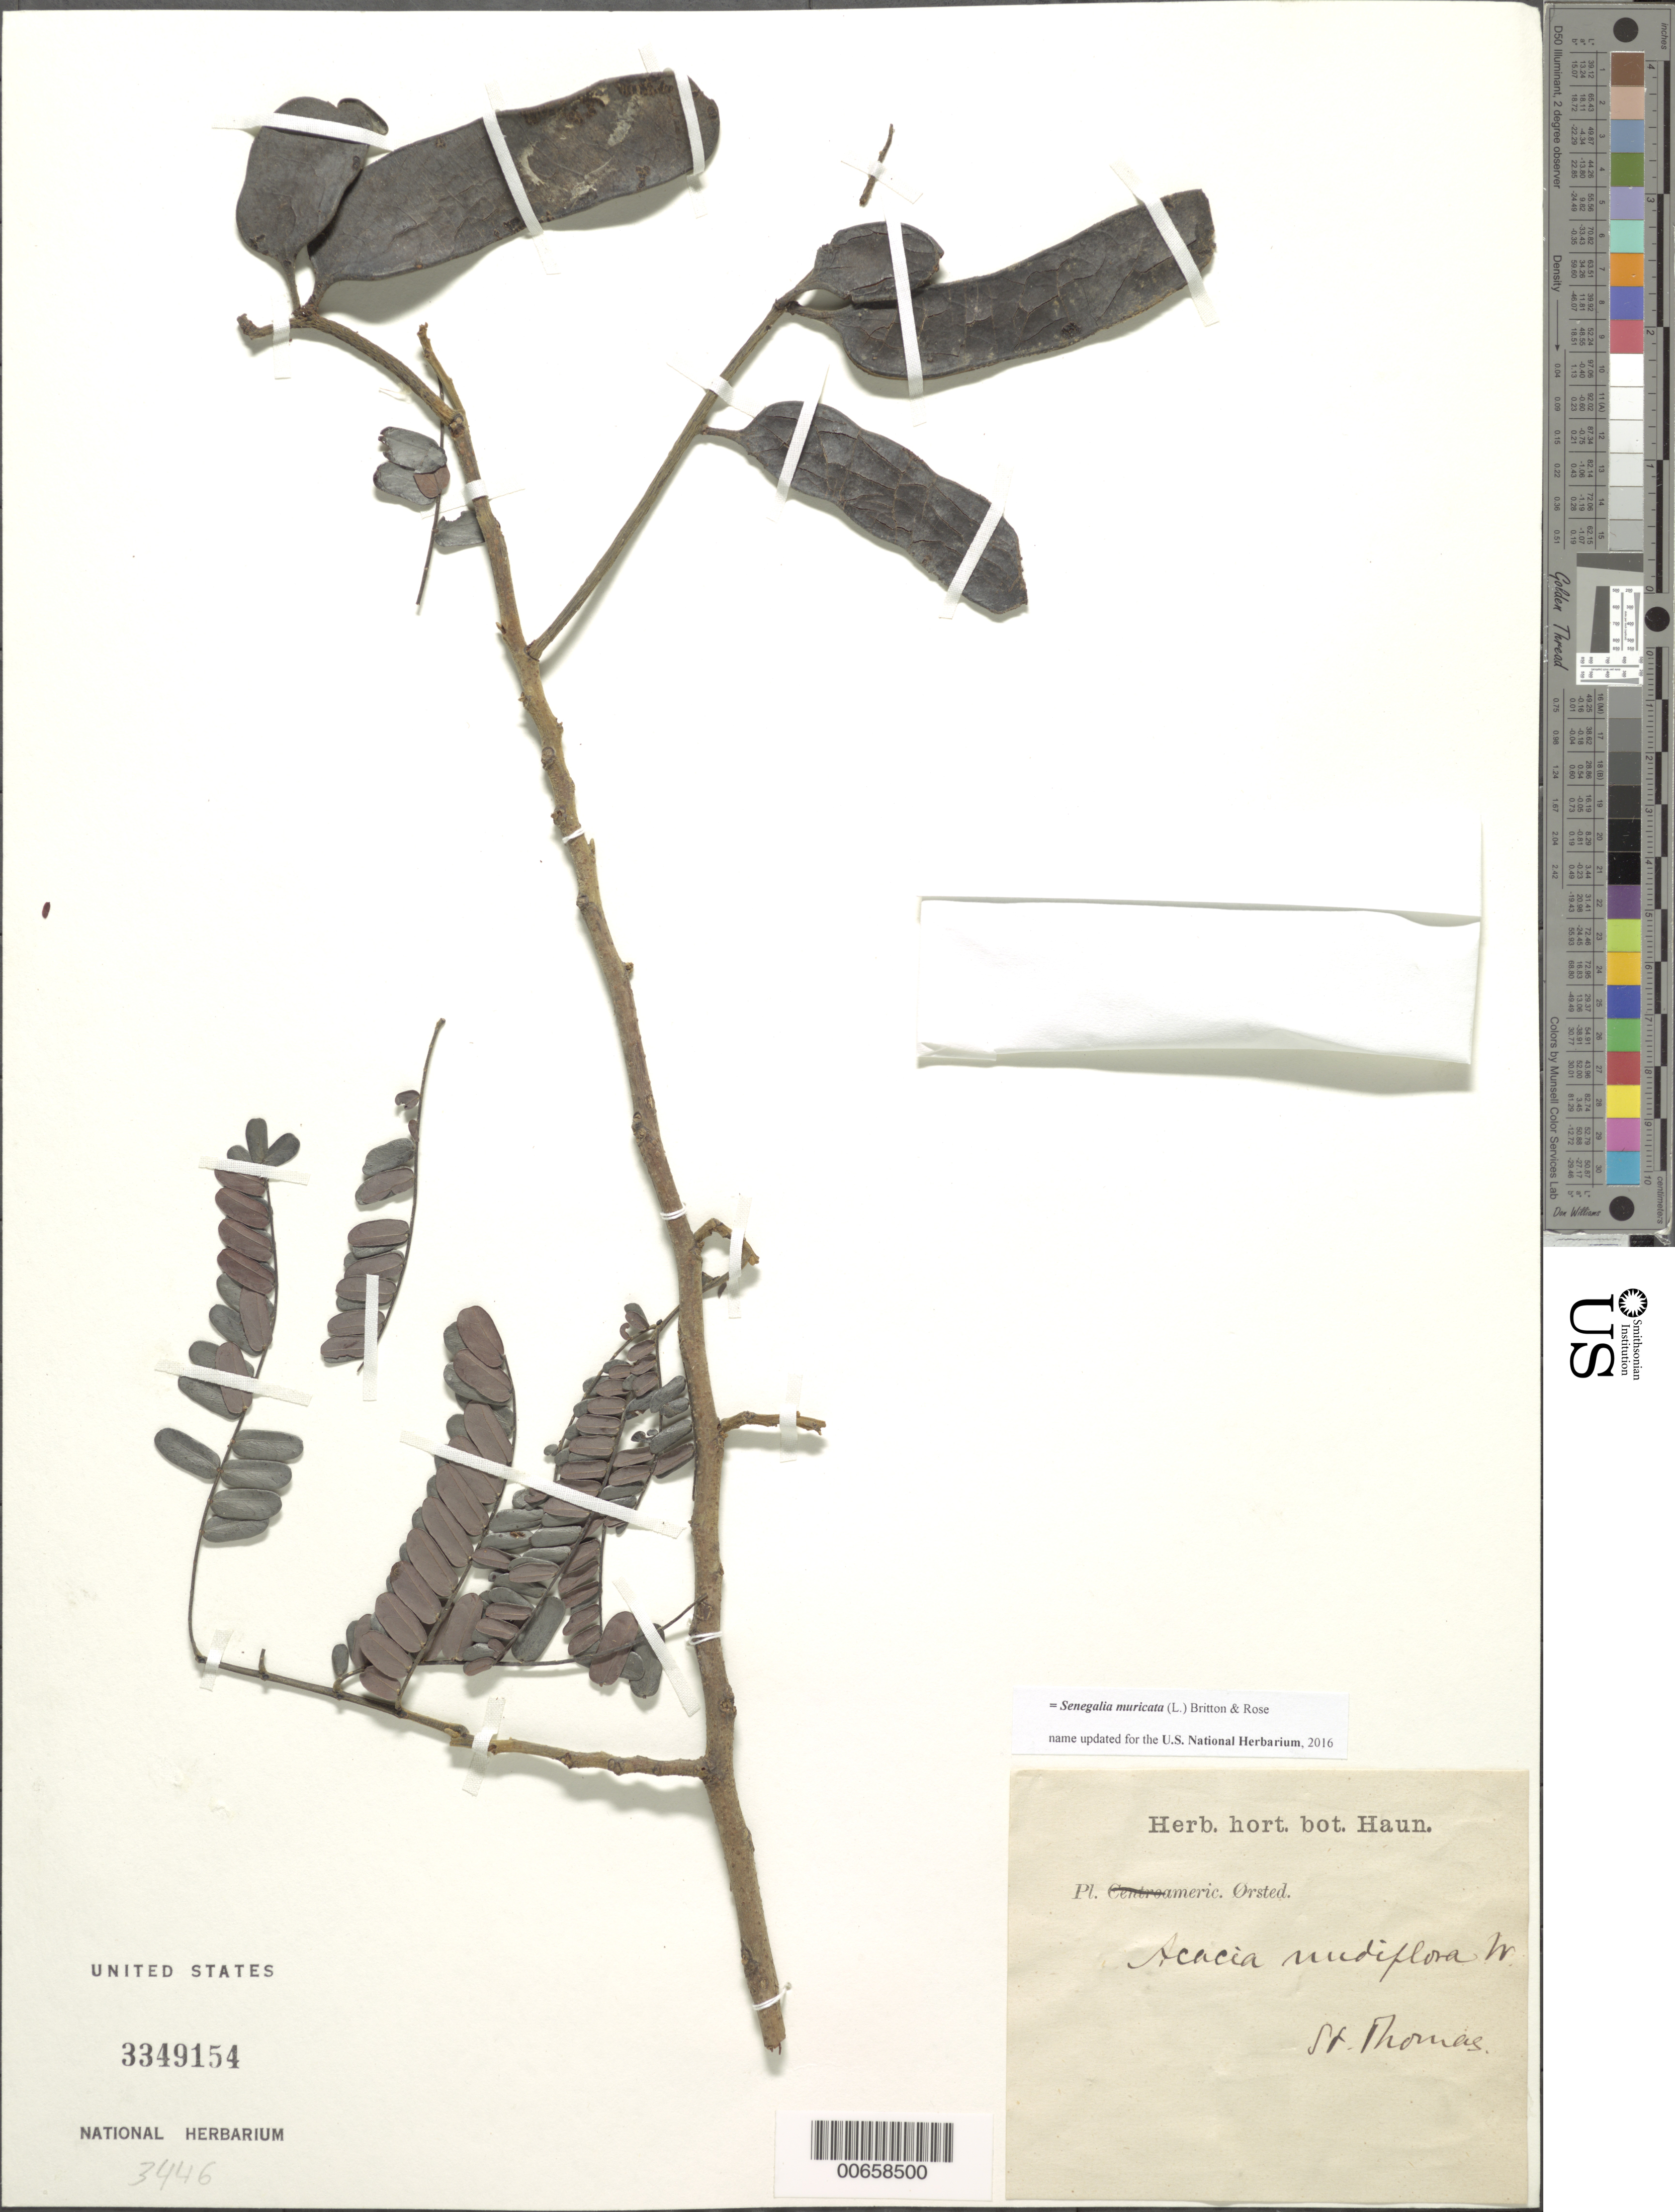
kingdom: Plantae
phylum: Tracheophyta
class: Magnoliopsida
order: Fabales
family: Fabaceae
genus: Parasenegalia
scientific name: Parasenegalia muricata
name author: (L.) Seigler & Ebinger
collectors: A. S. Oersted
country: U.S. Virgin Islands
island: St. Thomas Island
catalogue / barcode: US 3349154